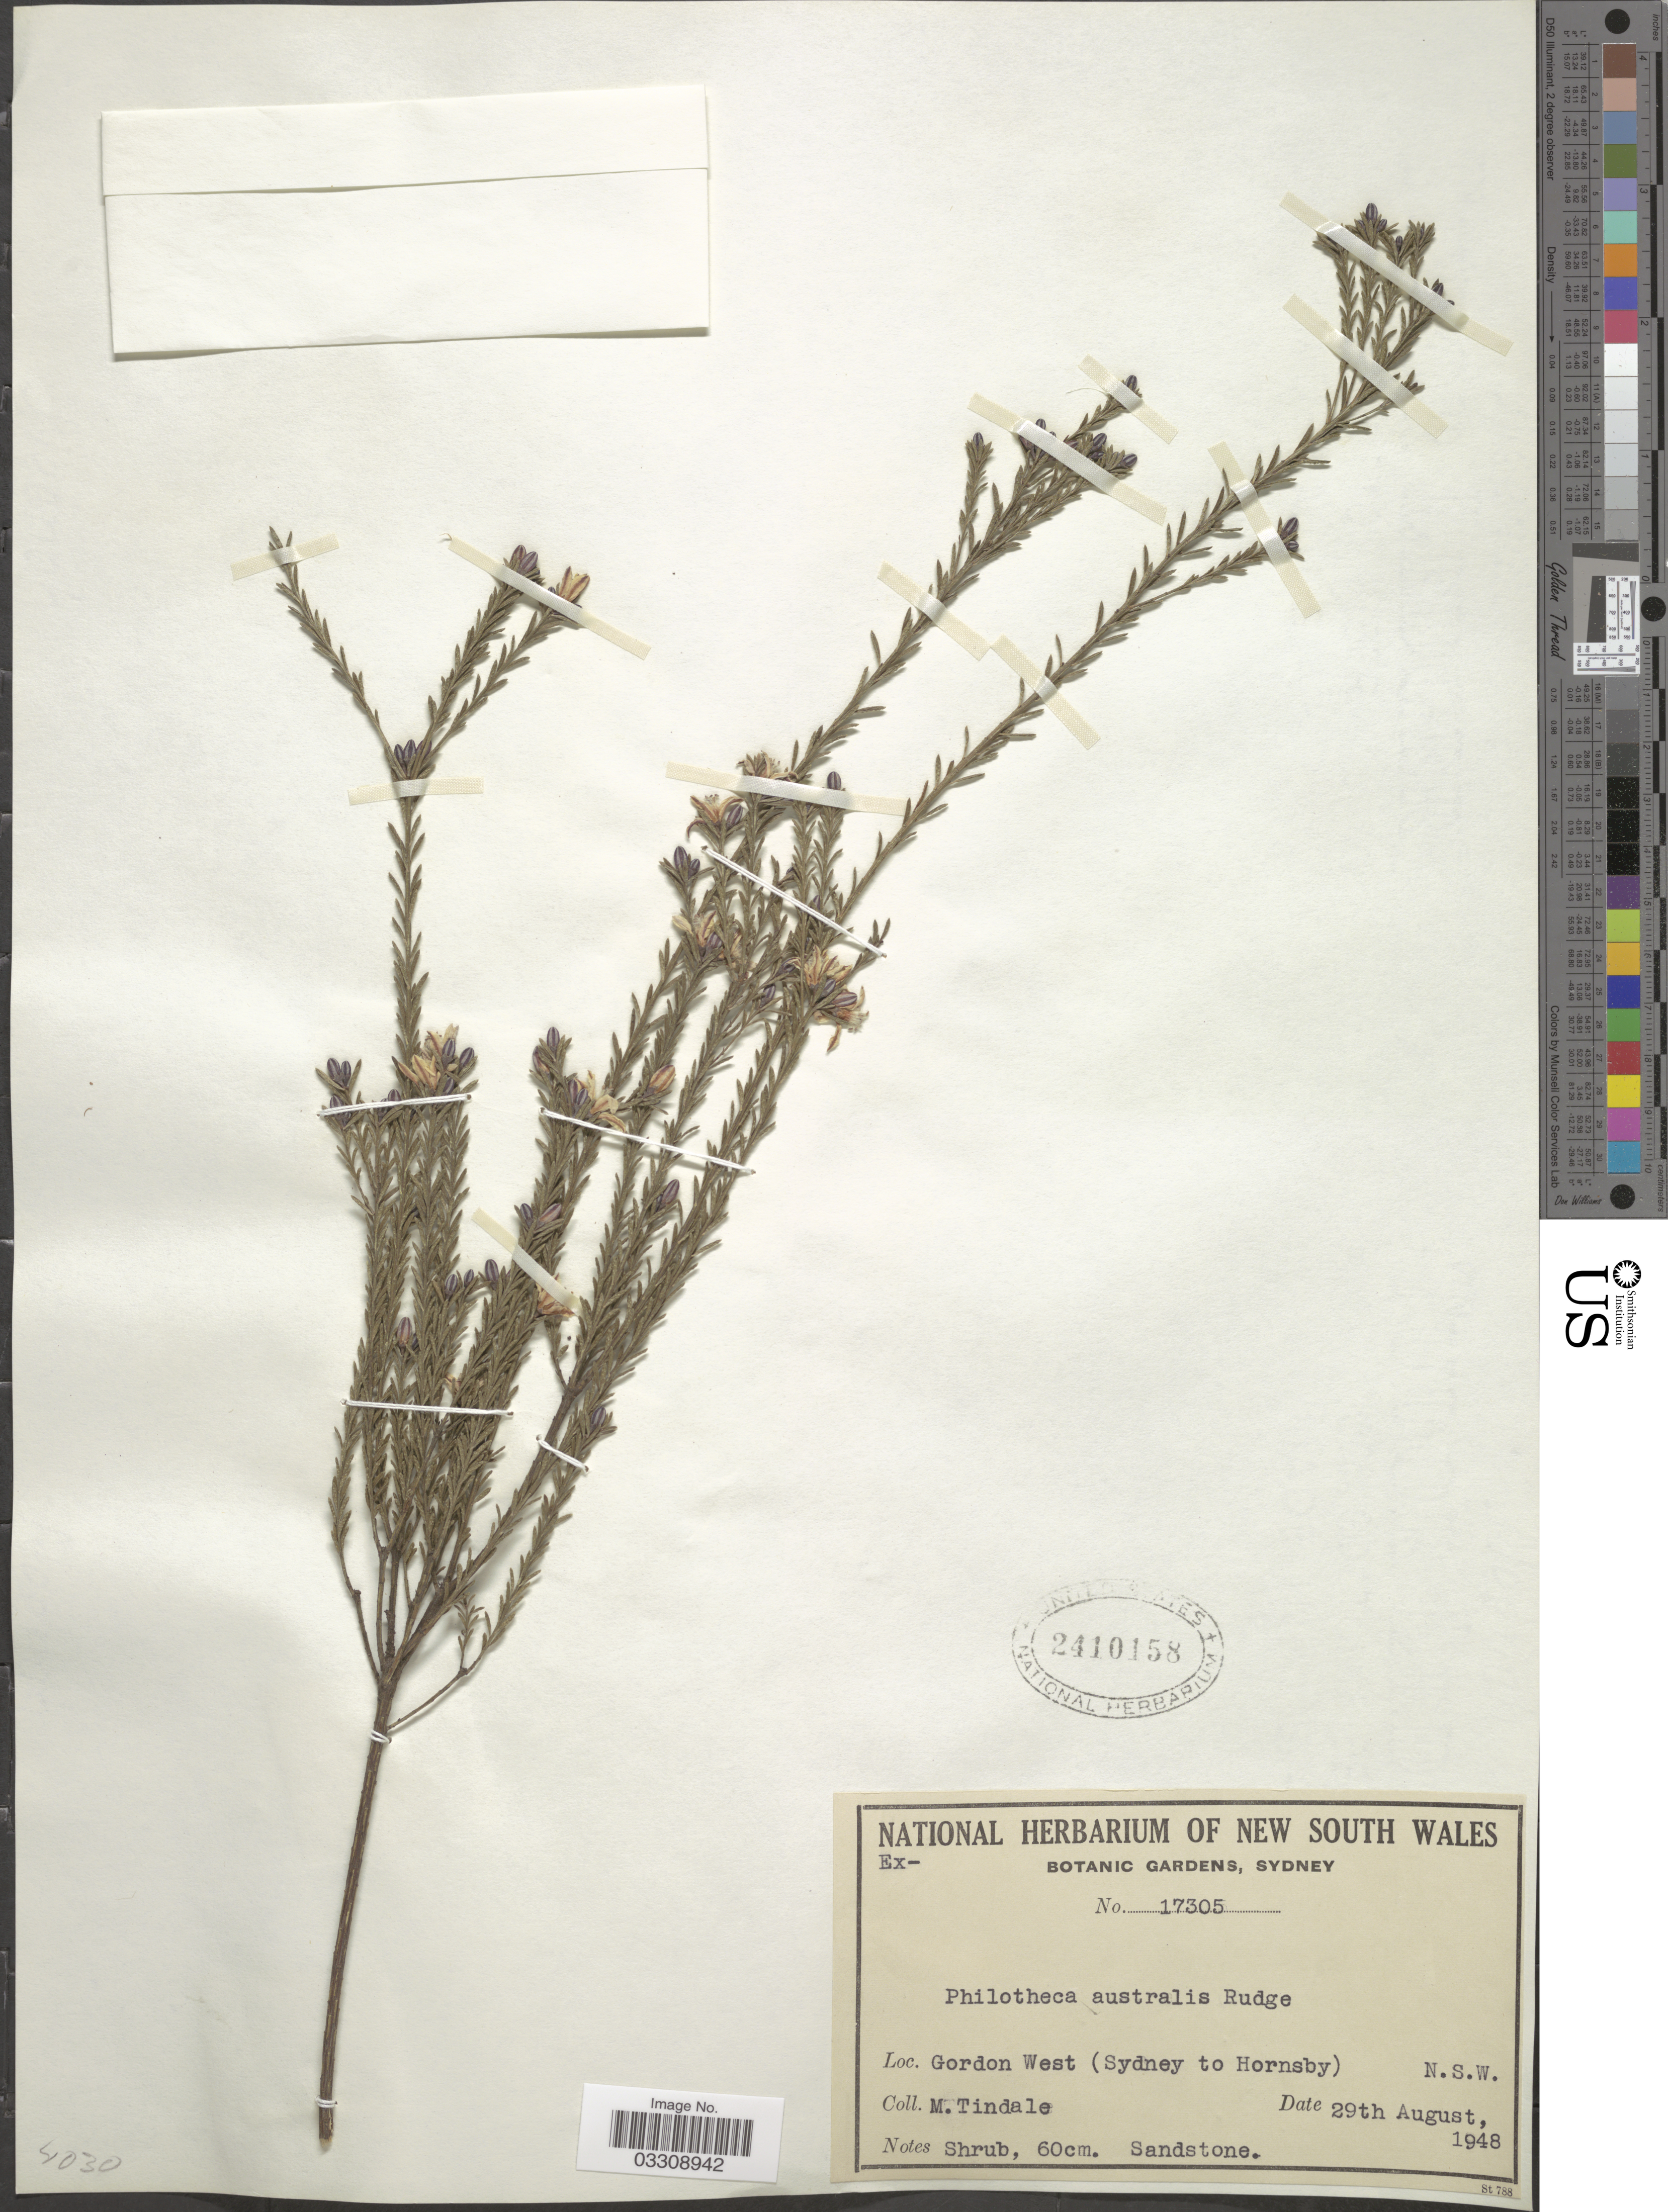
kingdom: Plantae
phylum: Tracheophyta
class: Magnoliopsida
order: Sapindales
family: Rutaceae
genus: Philotheca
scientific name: Philotheca australis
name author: Rudge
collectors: M. D. Tindale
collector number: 17305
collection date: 1948-08-29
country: Australia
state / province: New South Wales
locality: Gordon West (Sydney to Hornsby).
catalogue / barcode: US 2410158